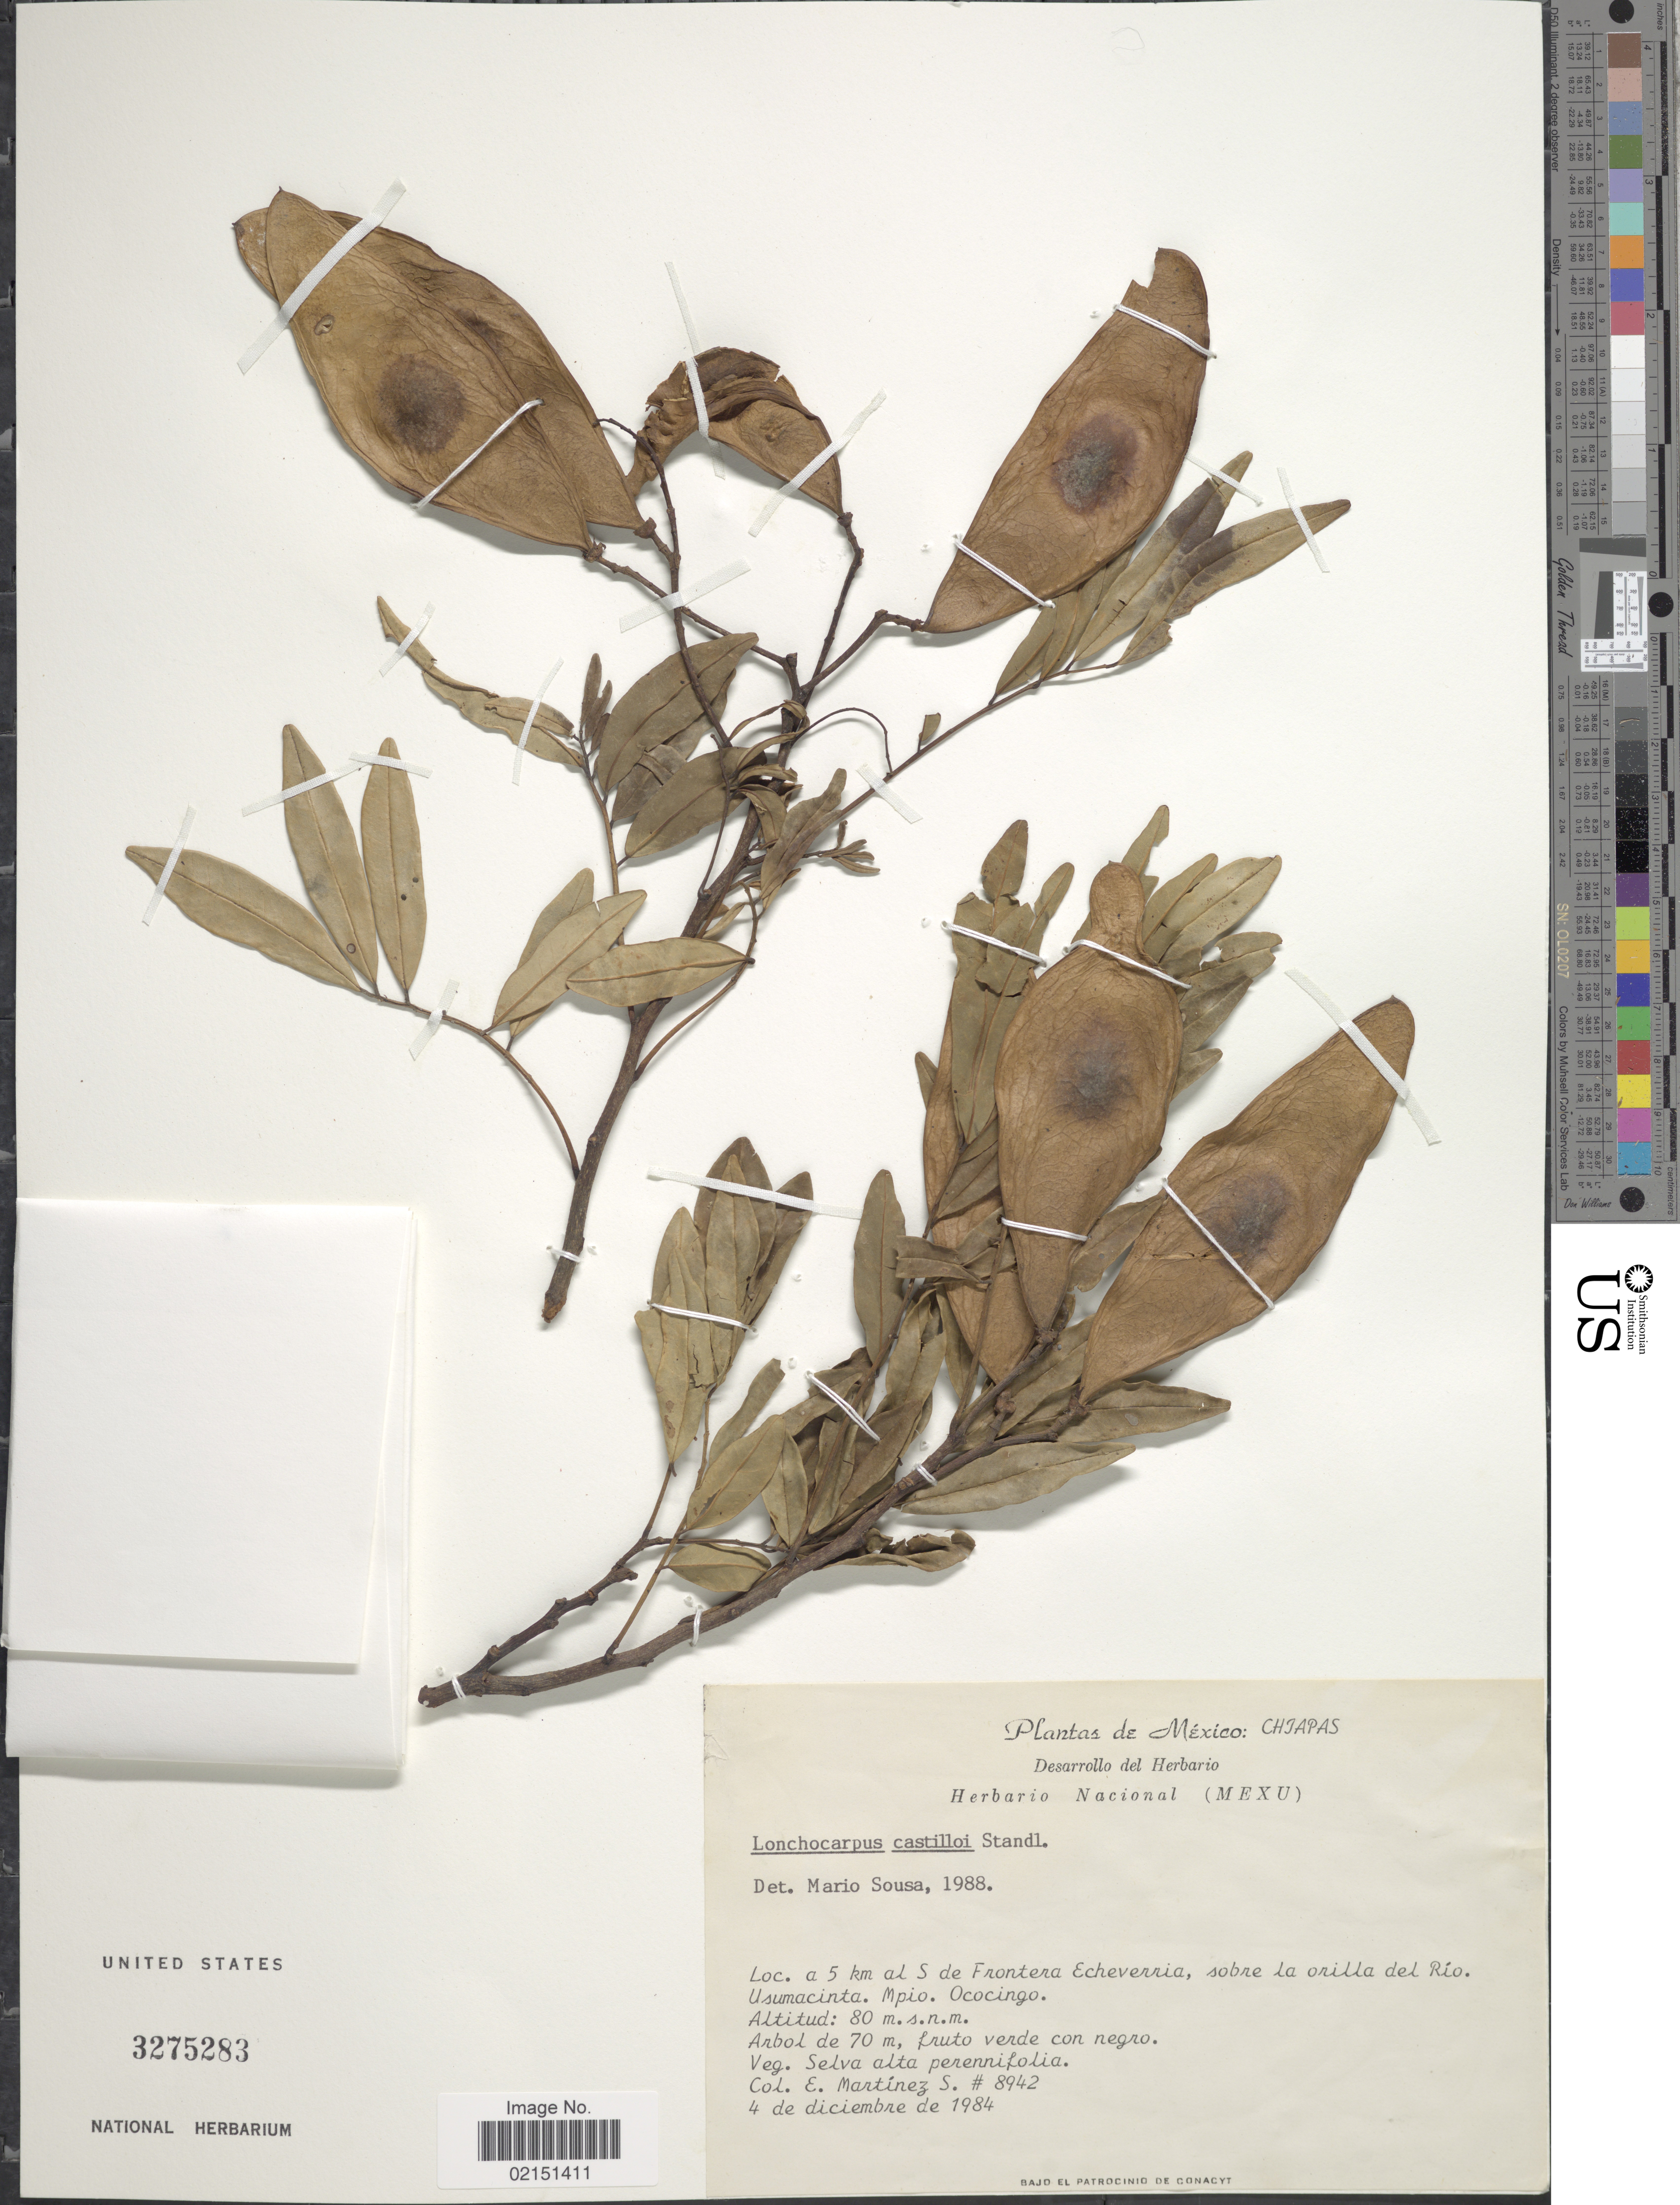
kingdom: Plantae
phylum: Tracheophyta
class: Magnoliopsida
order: Fabales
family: Fabaceae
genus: Lonchocarpus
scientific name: Lonchocarpus castilloi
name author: Standl.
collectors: E. M. Martínez S.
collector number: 8942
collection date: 1984-12-04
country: Mexico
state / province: Chiapas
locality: A 5 km al S de Frontera Echeverria, sobre la orilla del Rio Usumacinta, Mpio. Ococingo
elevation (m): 80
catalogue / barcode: US 3275283